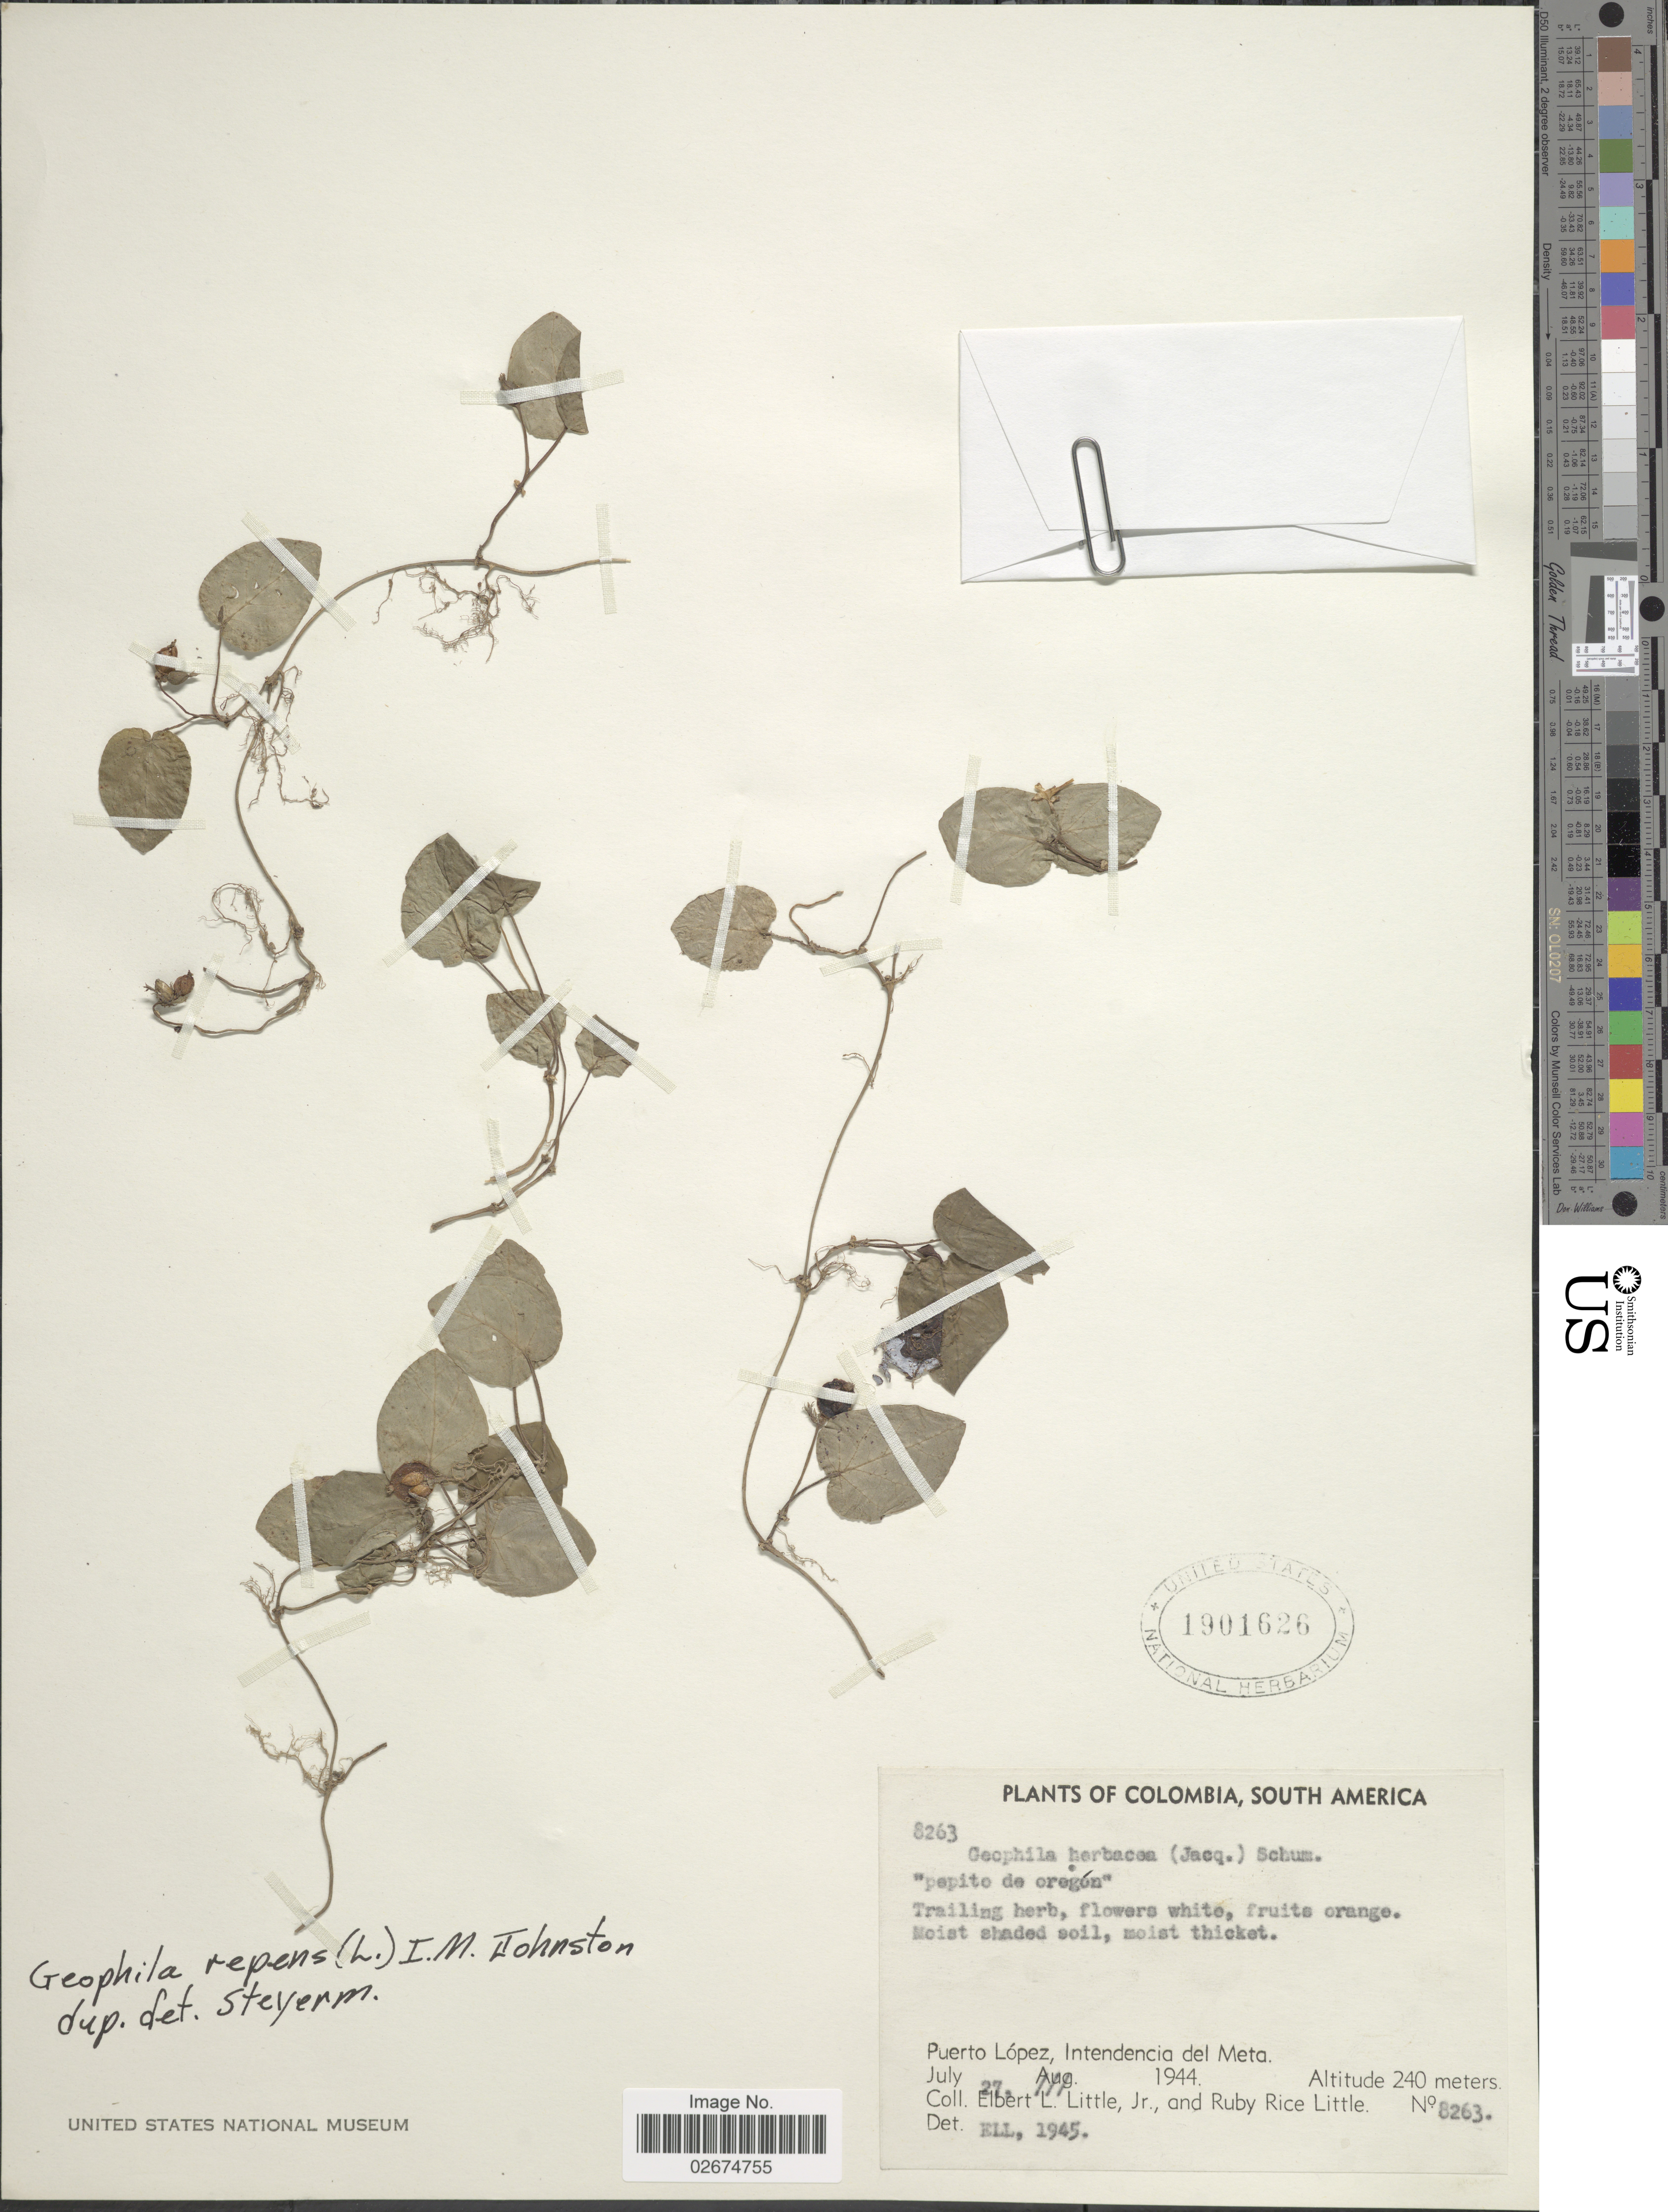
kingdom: Plantae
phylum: Tracheophyta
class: Magnoliopsida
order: Gentianales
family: Rubiaceae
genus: Carinta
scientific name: Carinta repens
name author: (L.) L.B. Sm. & Downs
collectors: E. L. Little & R. R. Little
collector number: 8263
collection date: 1944-07-27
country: Colombia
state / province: Meta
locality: Puerto Lopez, Intendencia del Meta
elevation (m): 240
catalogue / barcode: US 1901626